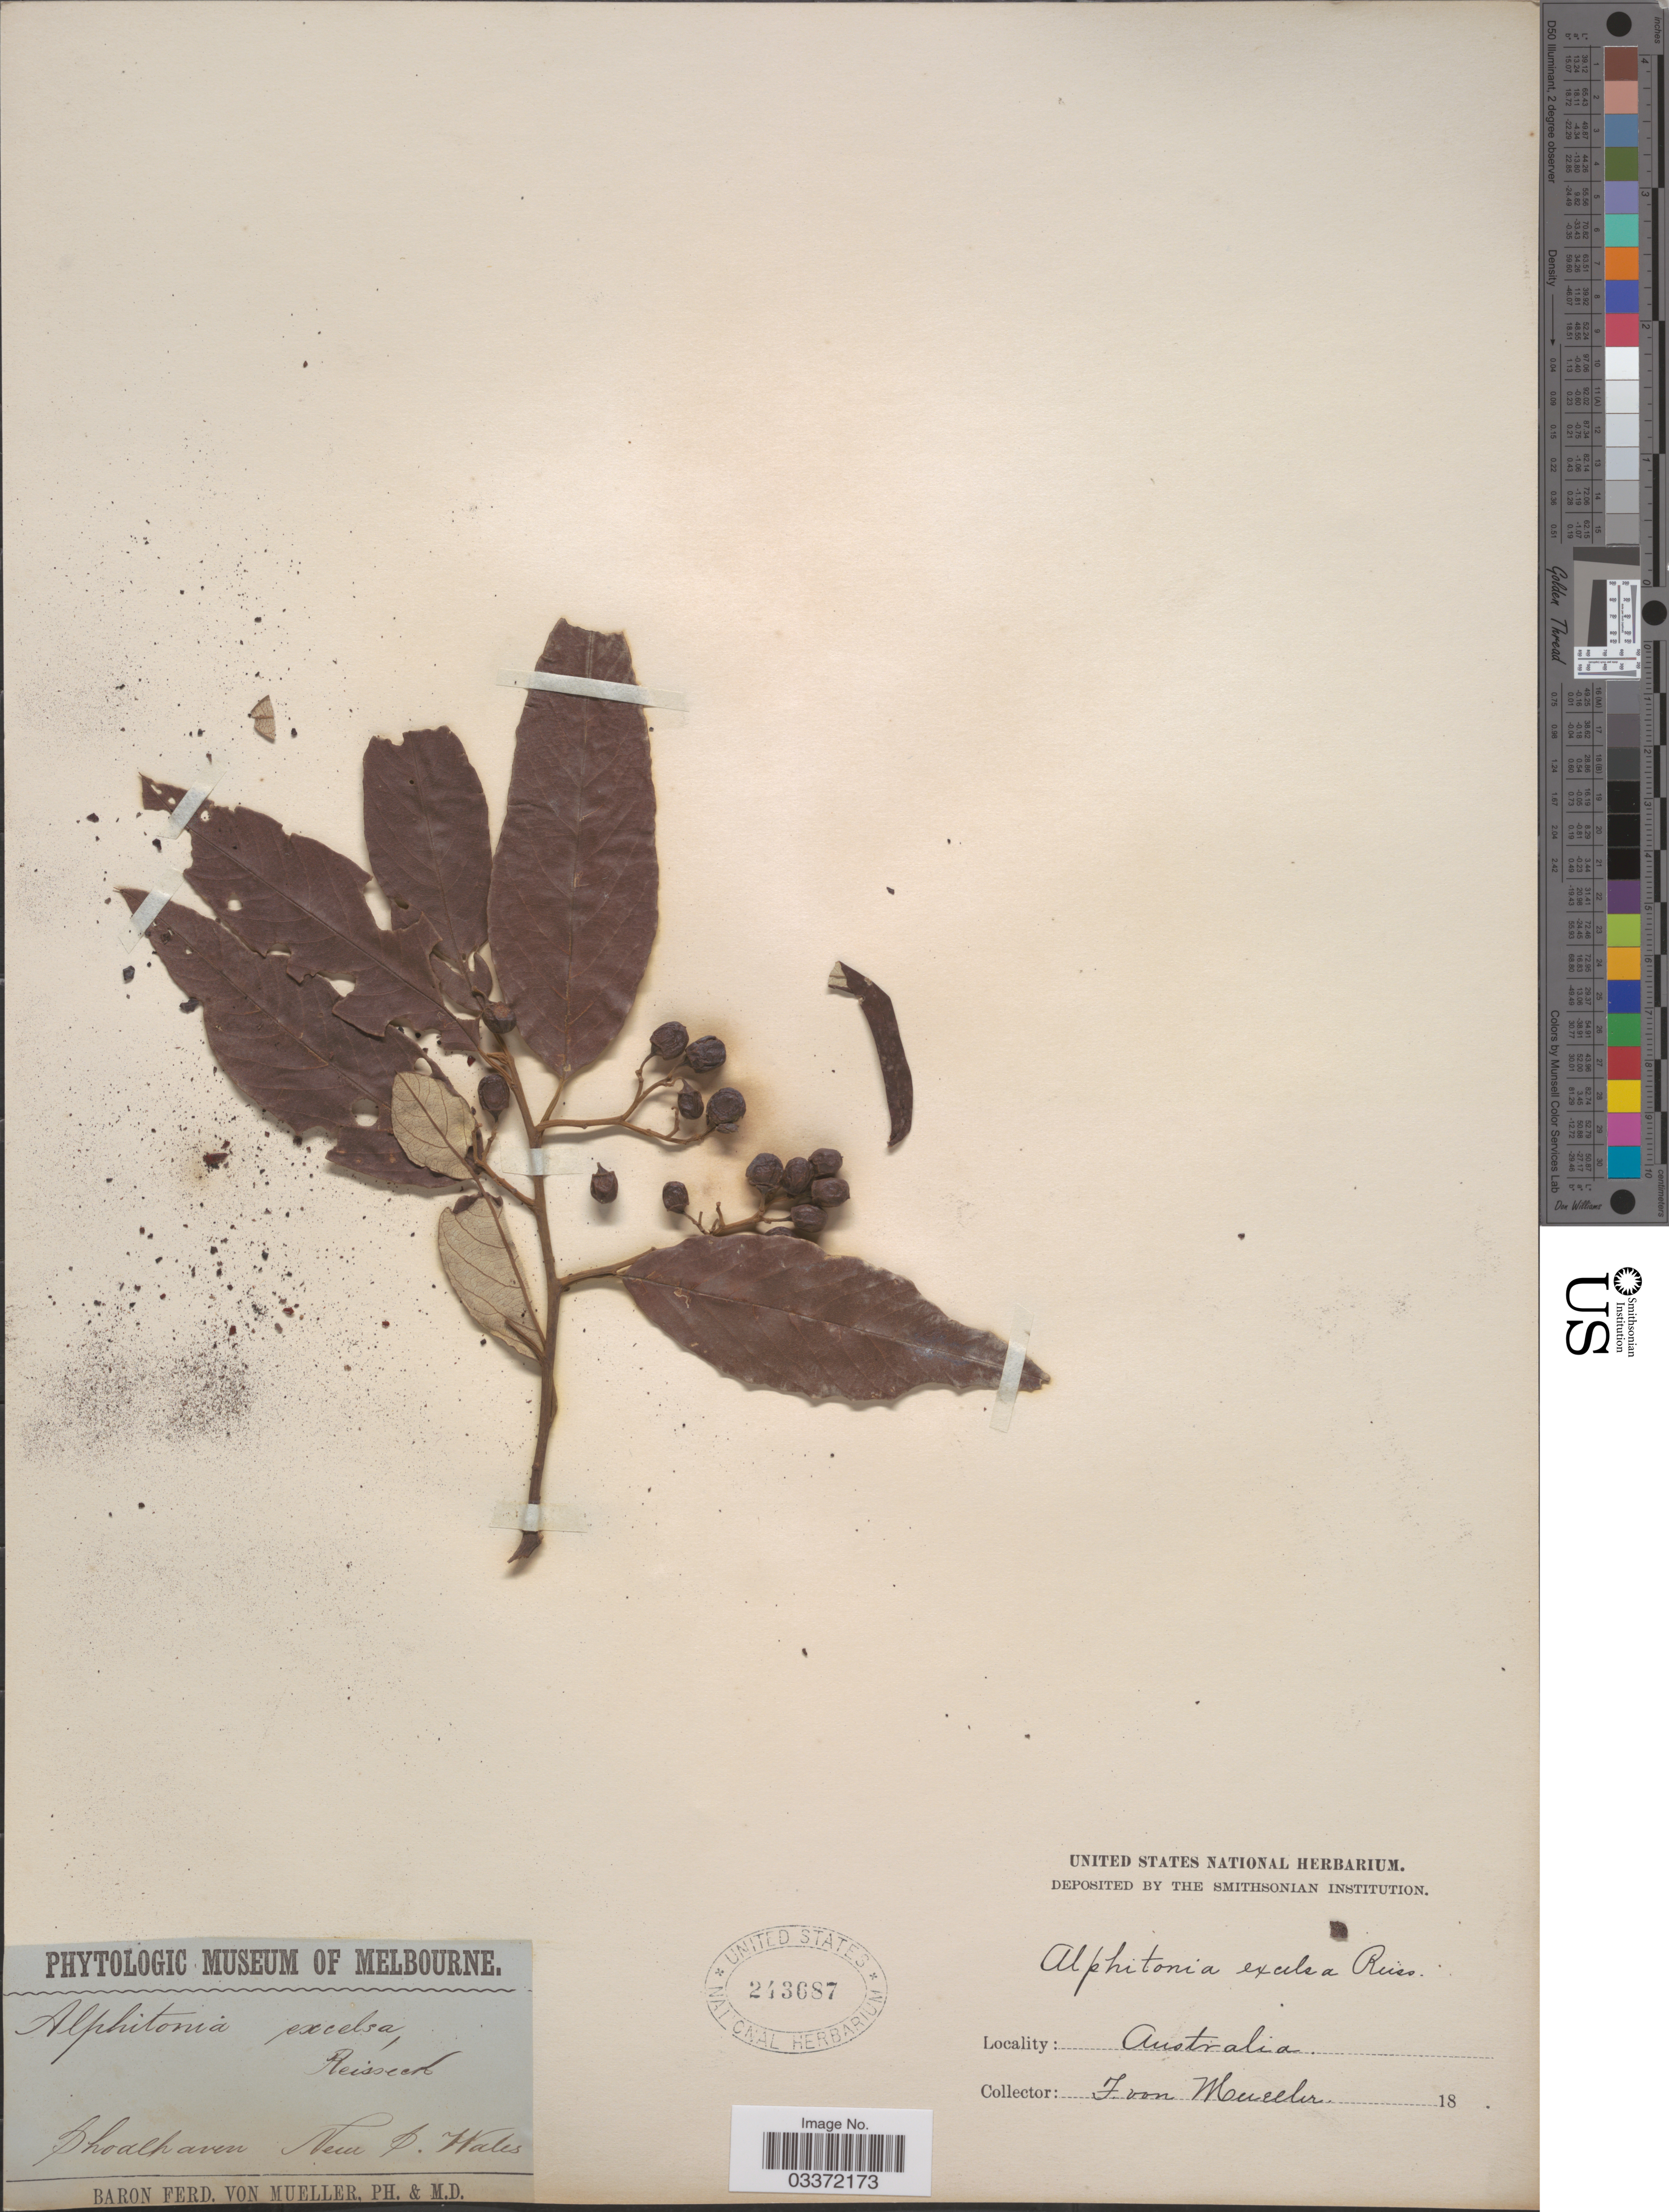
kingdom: Plantae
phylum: Tracheophyta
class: Magnoliopsida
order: Rosales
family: Rhamnaceae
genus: Alphitonia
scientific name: Alphitonia excelsa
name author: Reissek ex Endl.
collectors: F. Mueller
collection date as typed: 18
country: Australia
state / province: New South Wales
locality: Shoalhaven.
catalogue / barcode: US 243687